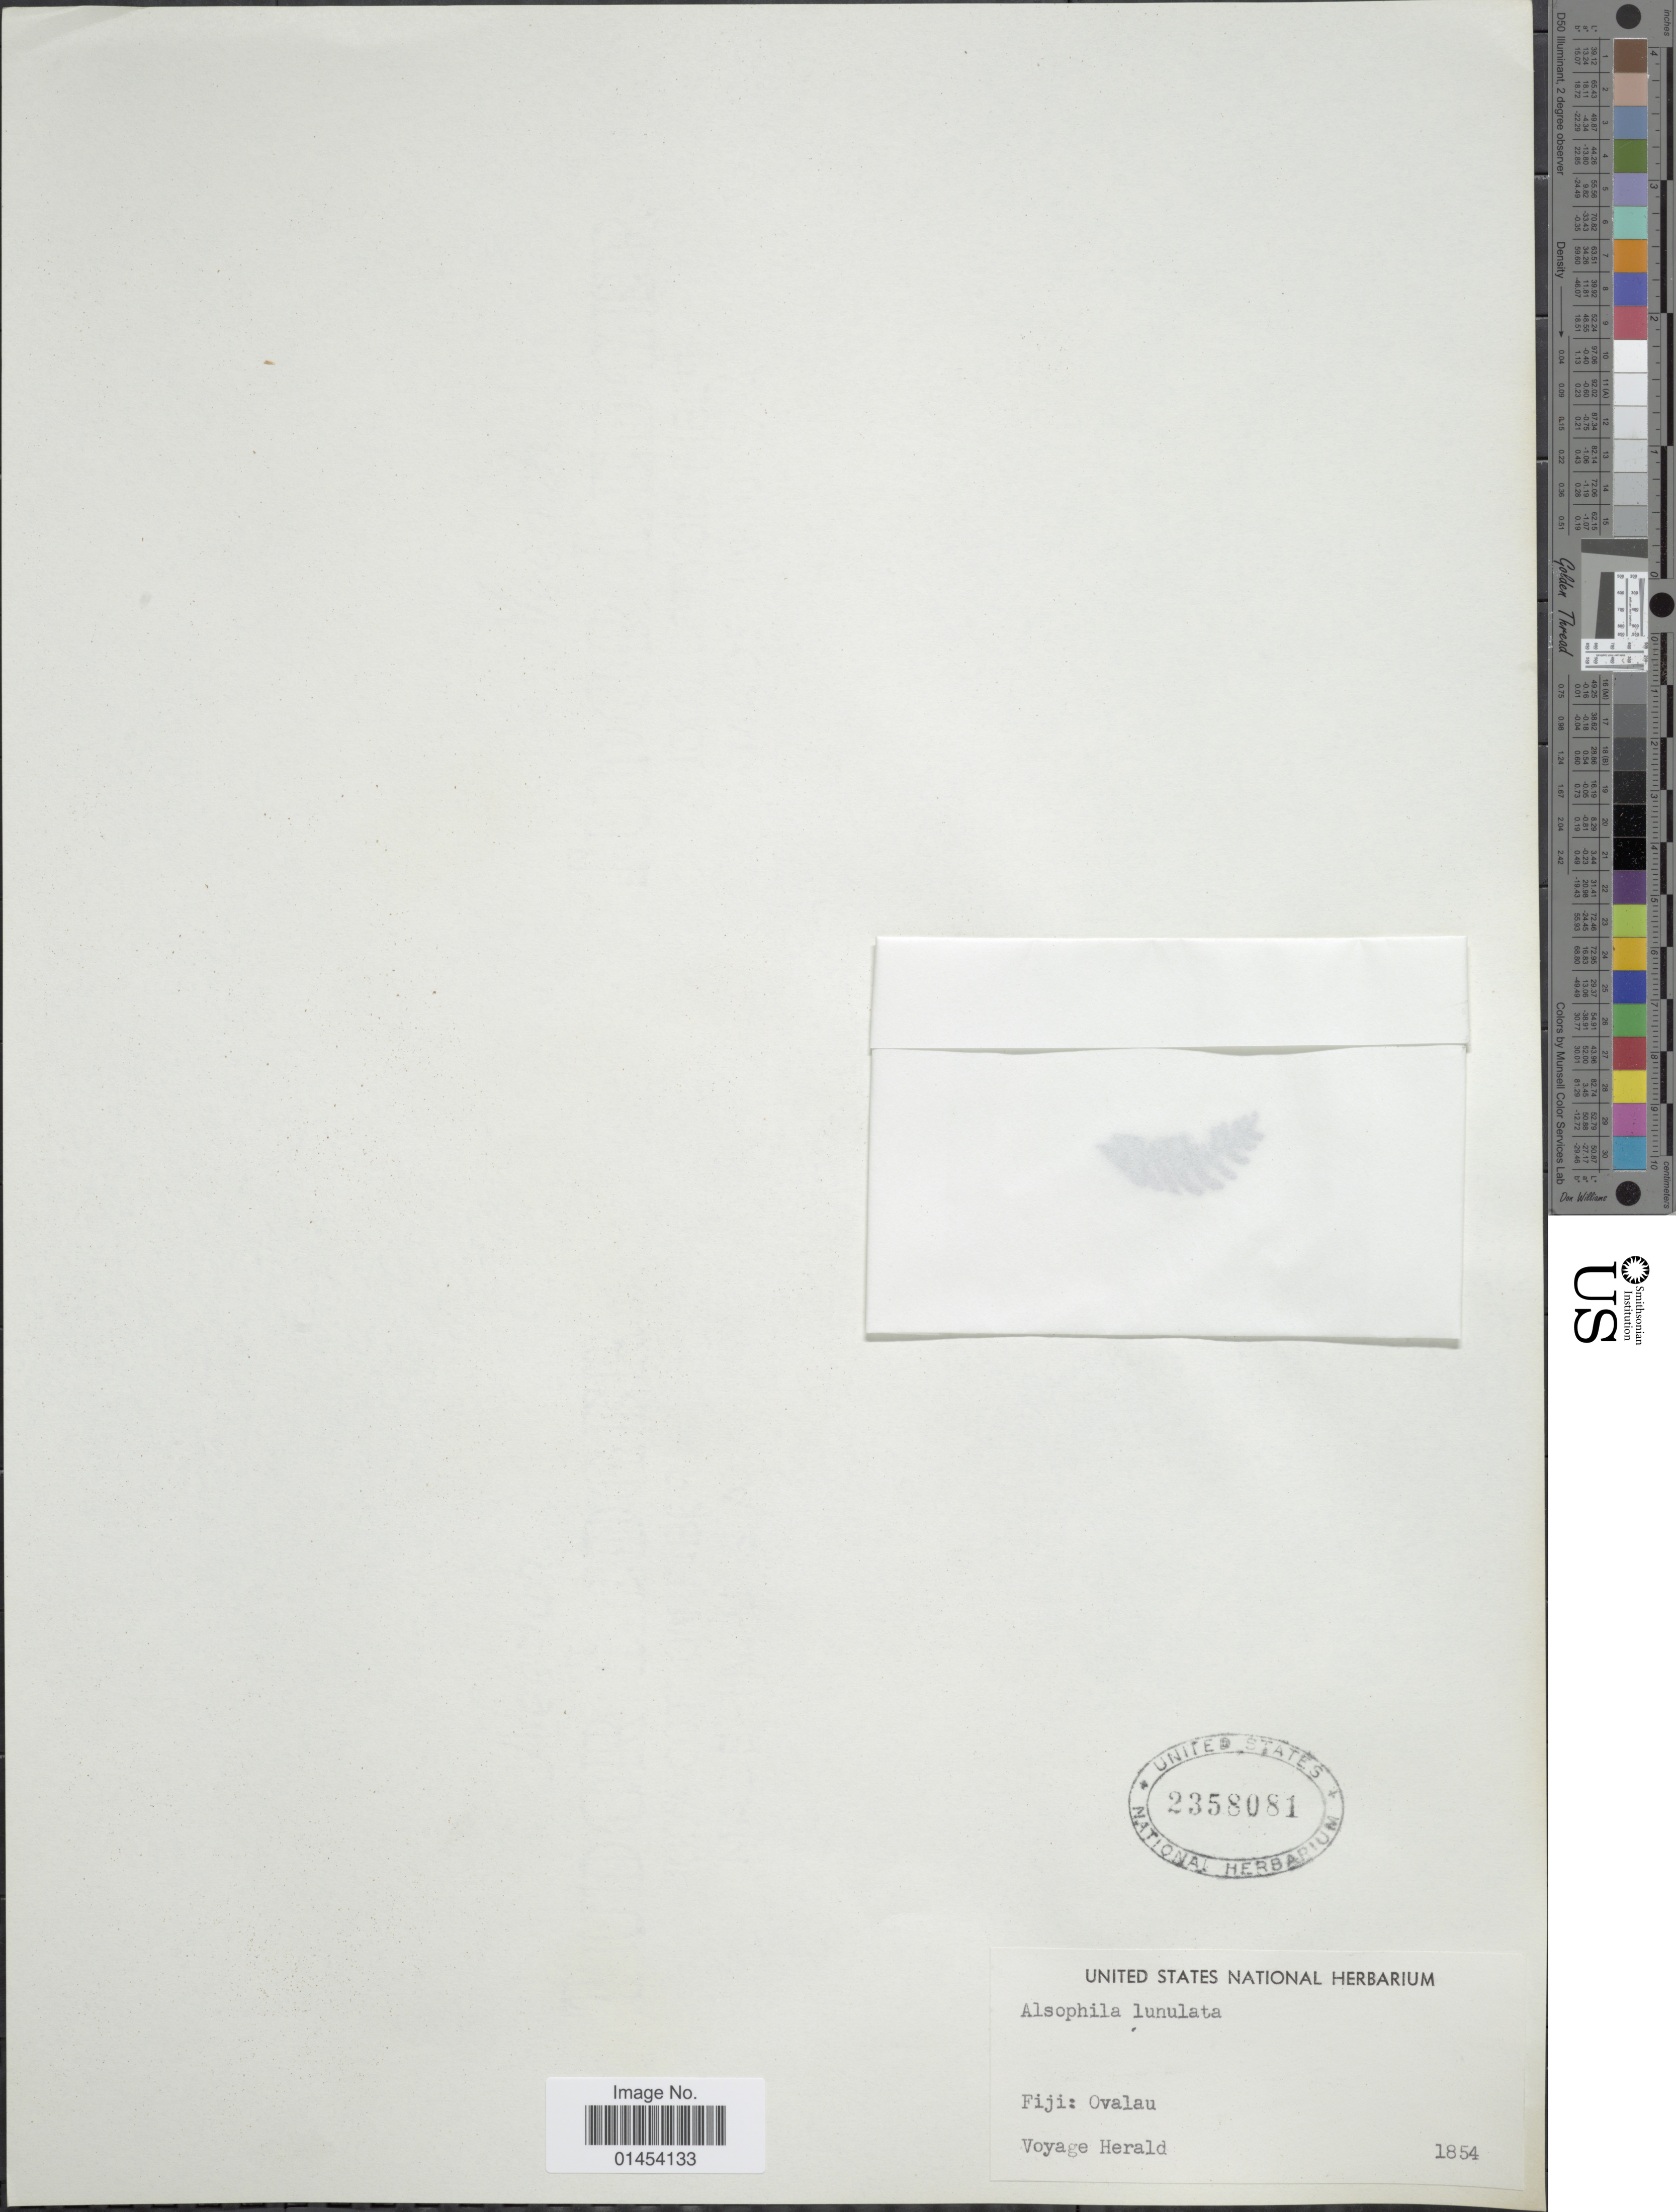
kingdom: Plantae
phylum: Tracheophyta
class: Polypodiopsida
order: Cyatheales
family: Cyatheaceae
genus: Cyathea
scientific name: Cyathea lunulata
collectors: Voyage Herald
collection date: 1854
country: Fiji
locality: Ovalau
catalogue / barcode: US 2358081